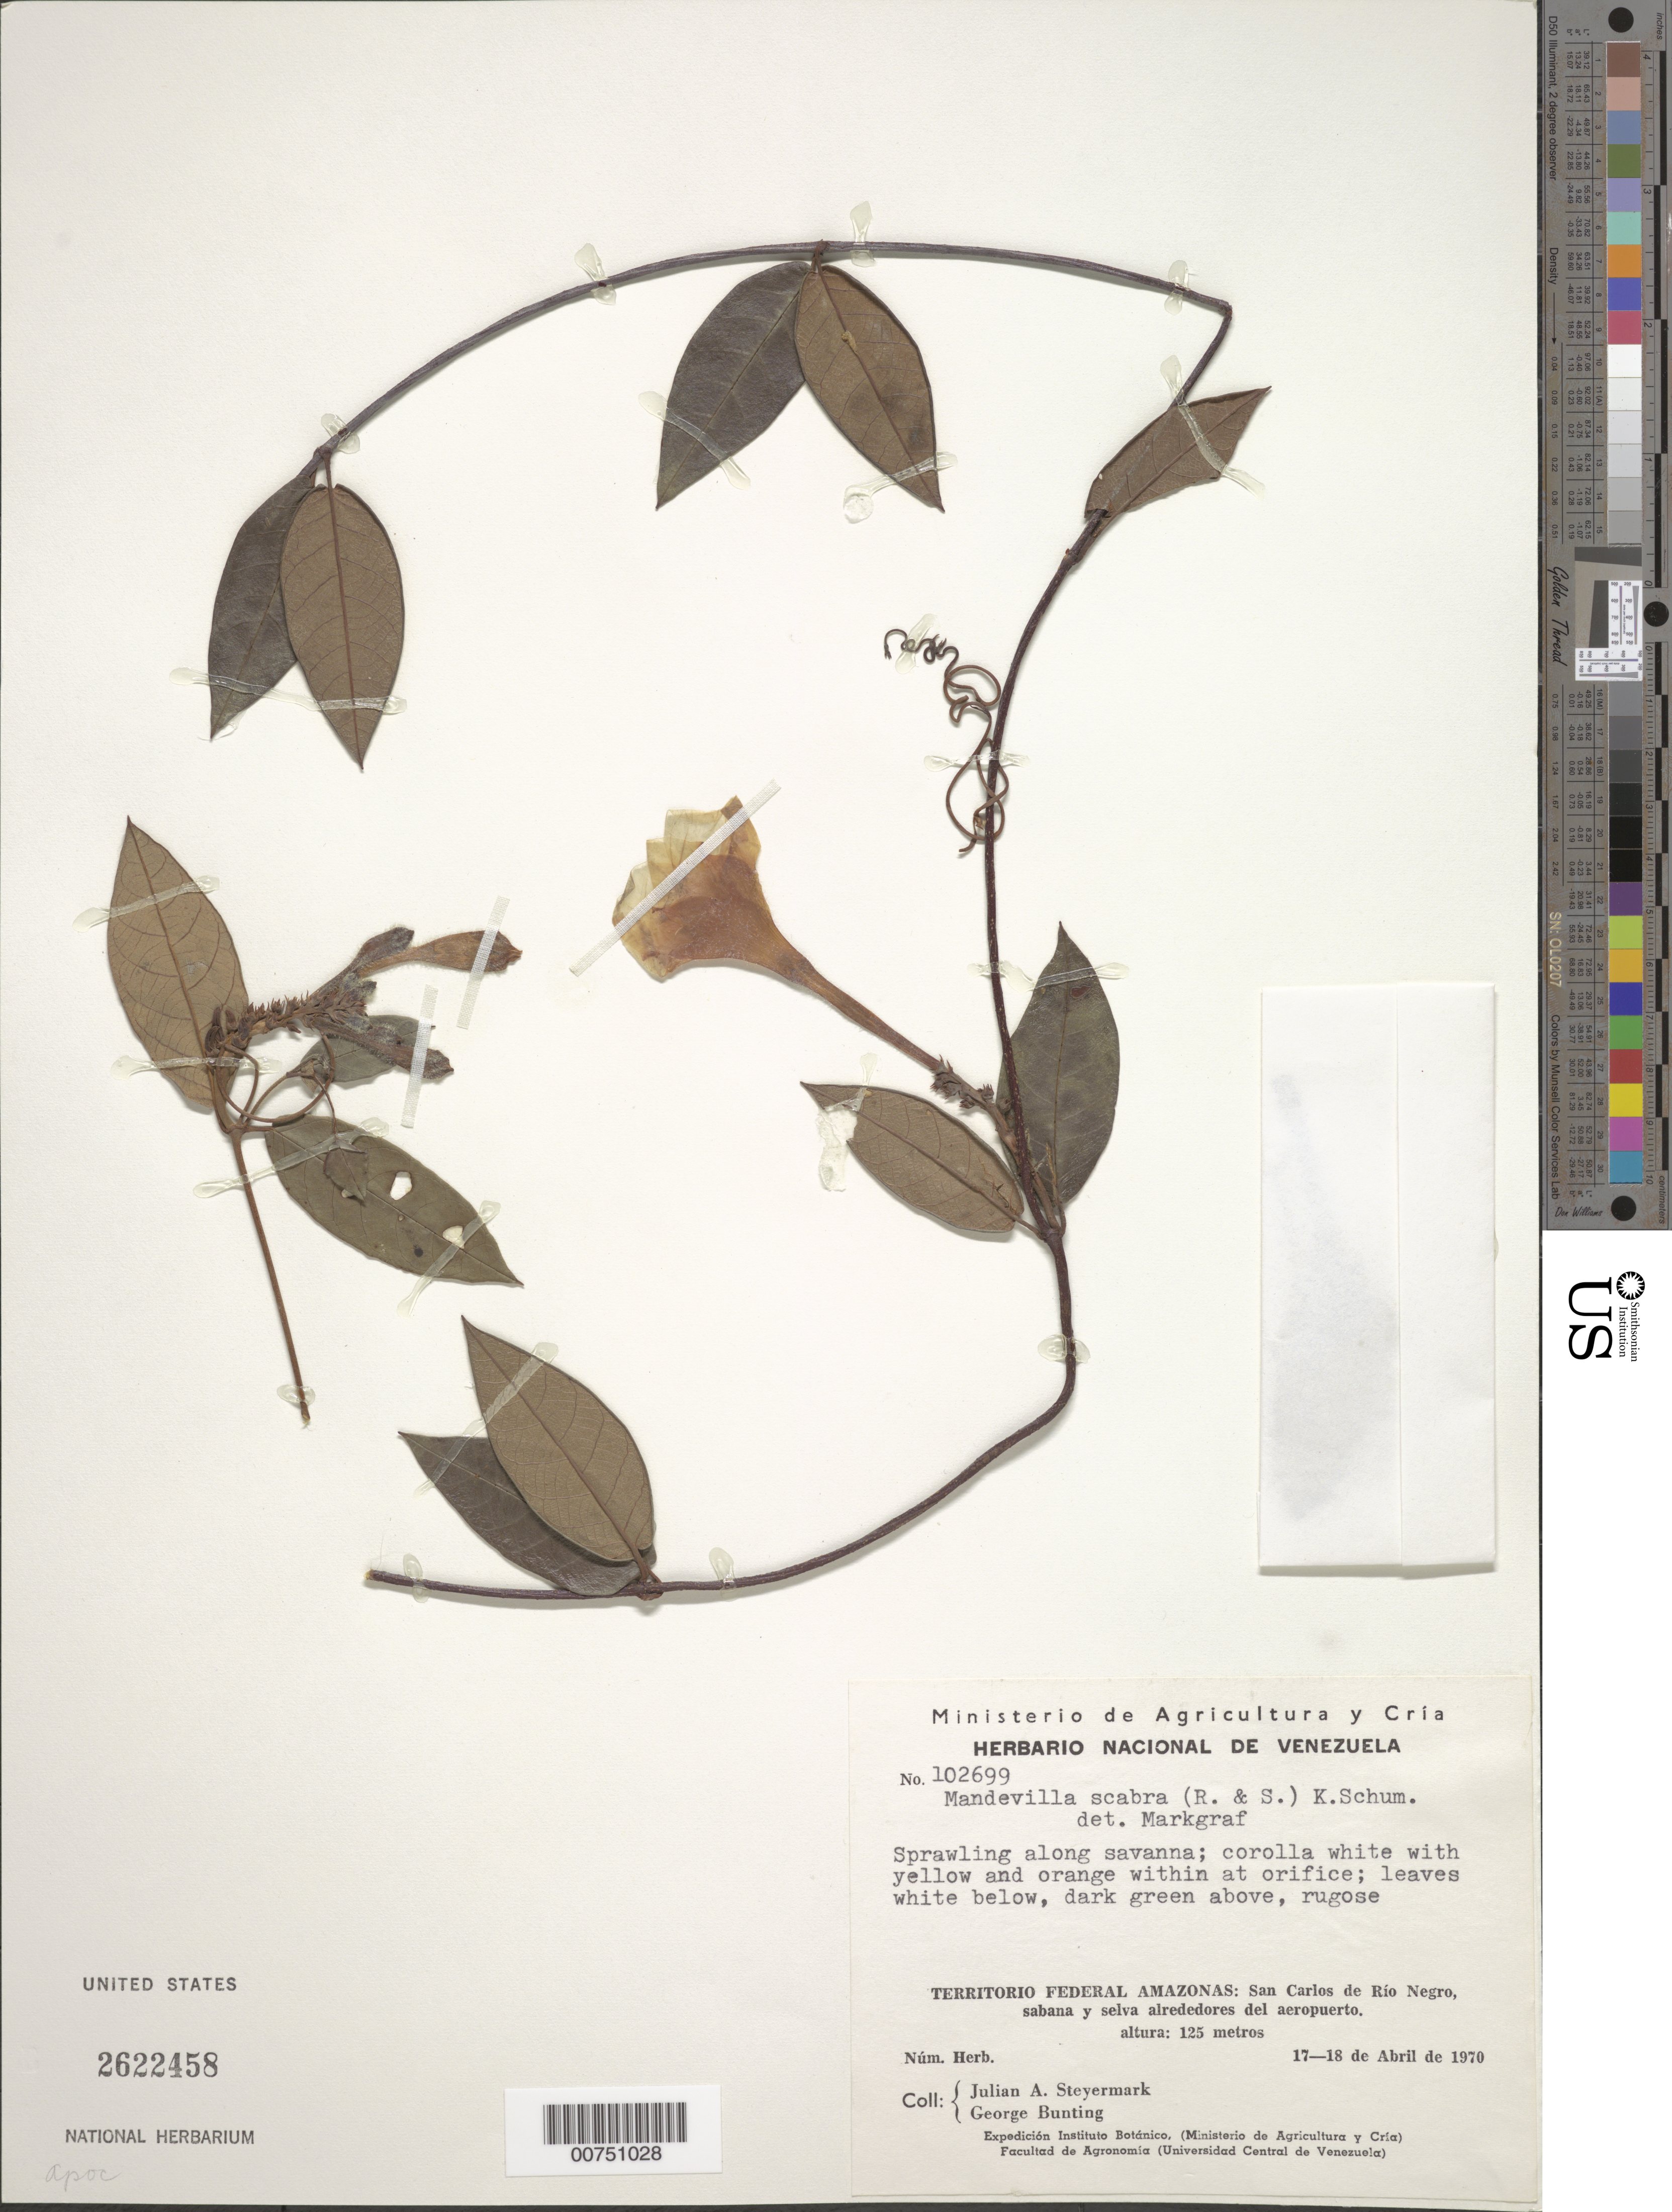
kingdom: Plantae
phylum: Tracheophyta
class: Magnoliopsida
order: Gentianales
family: Apocynaceae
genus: Mandevilla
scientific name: Mandevilla scabra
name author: (Hoffmanns. ex Roem. & Schult.) K. Schum.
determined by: Markgraf, Friedrich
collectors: J. Steyermark & G. S. Bunting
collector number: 102699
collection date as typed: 17-Apr-70 to 18-Apr-70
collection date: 1970-04-17/1970-04-18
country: Venezuela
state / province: Amazonas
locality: San Carlos de Río Negro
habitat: Savanna and forest, outskirts of airport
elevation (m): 125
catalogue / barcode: US 2622458